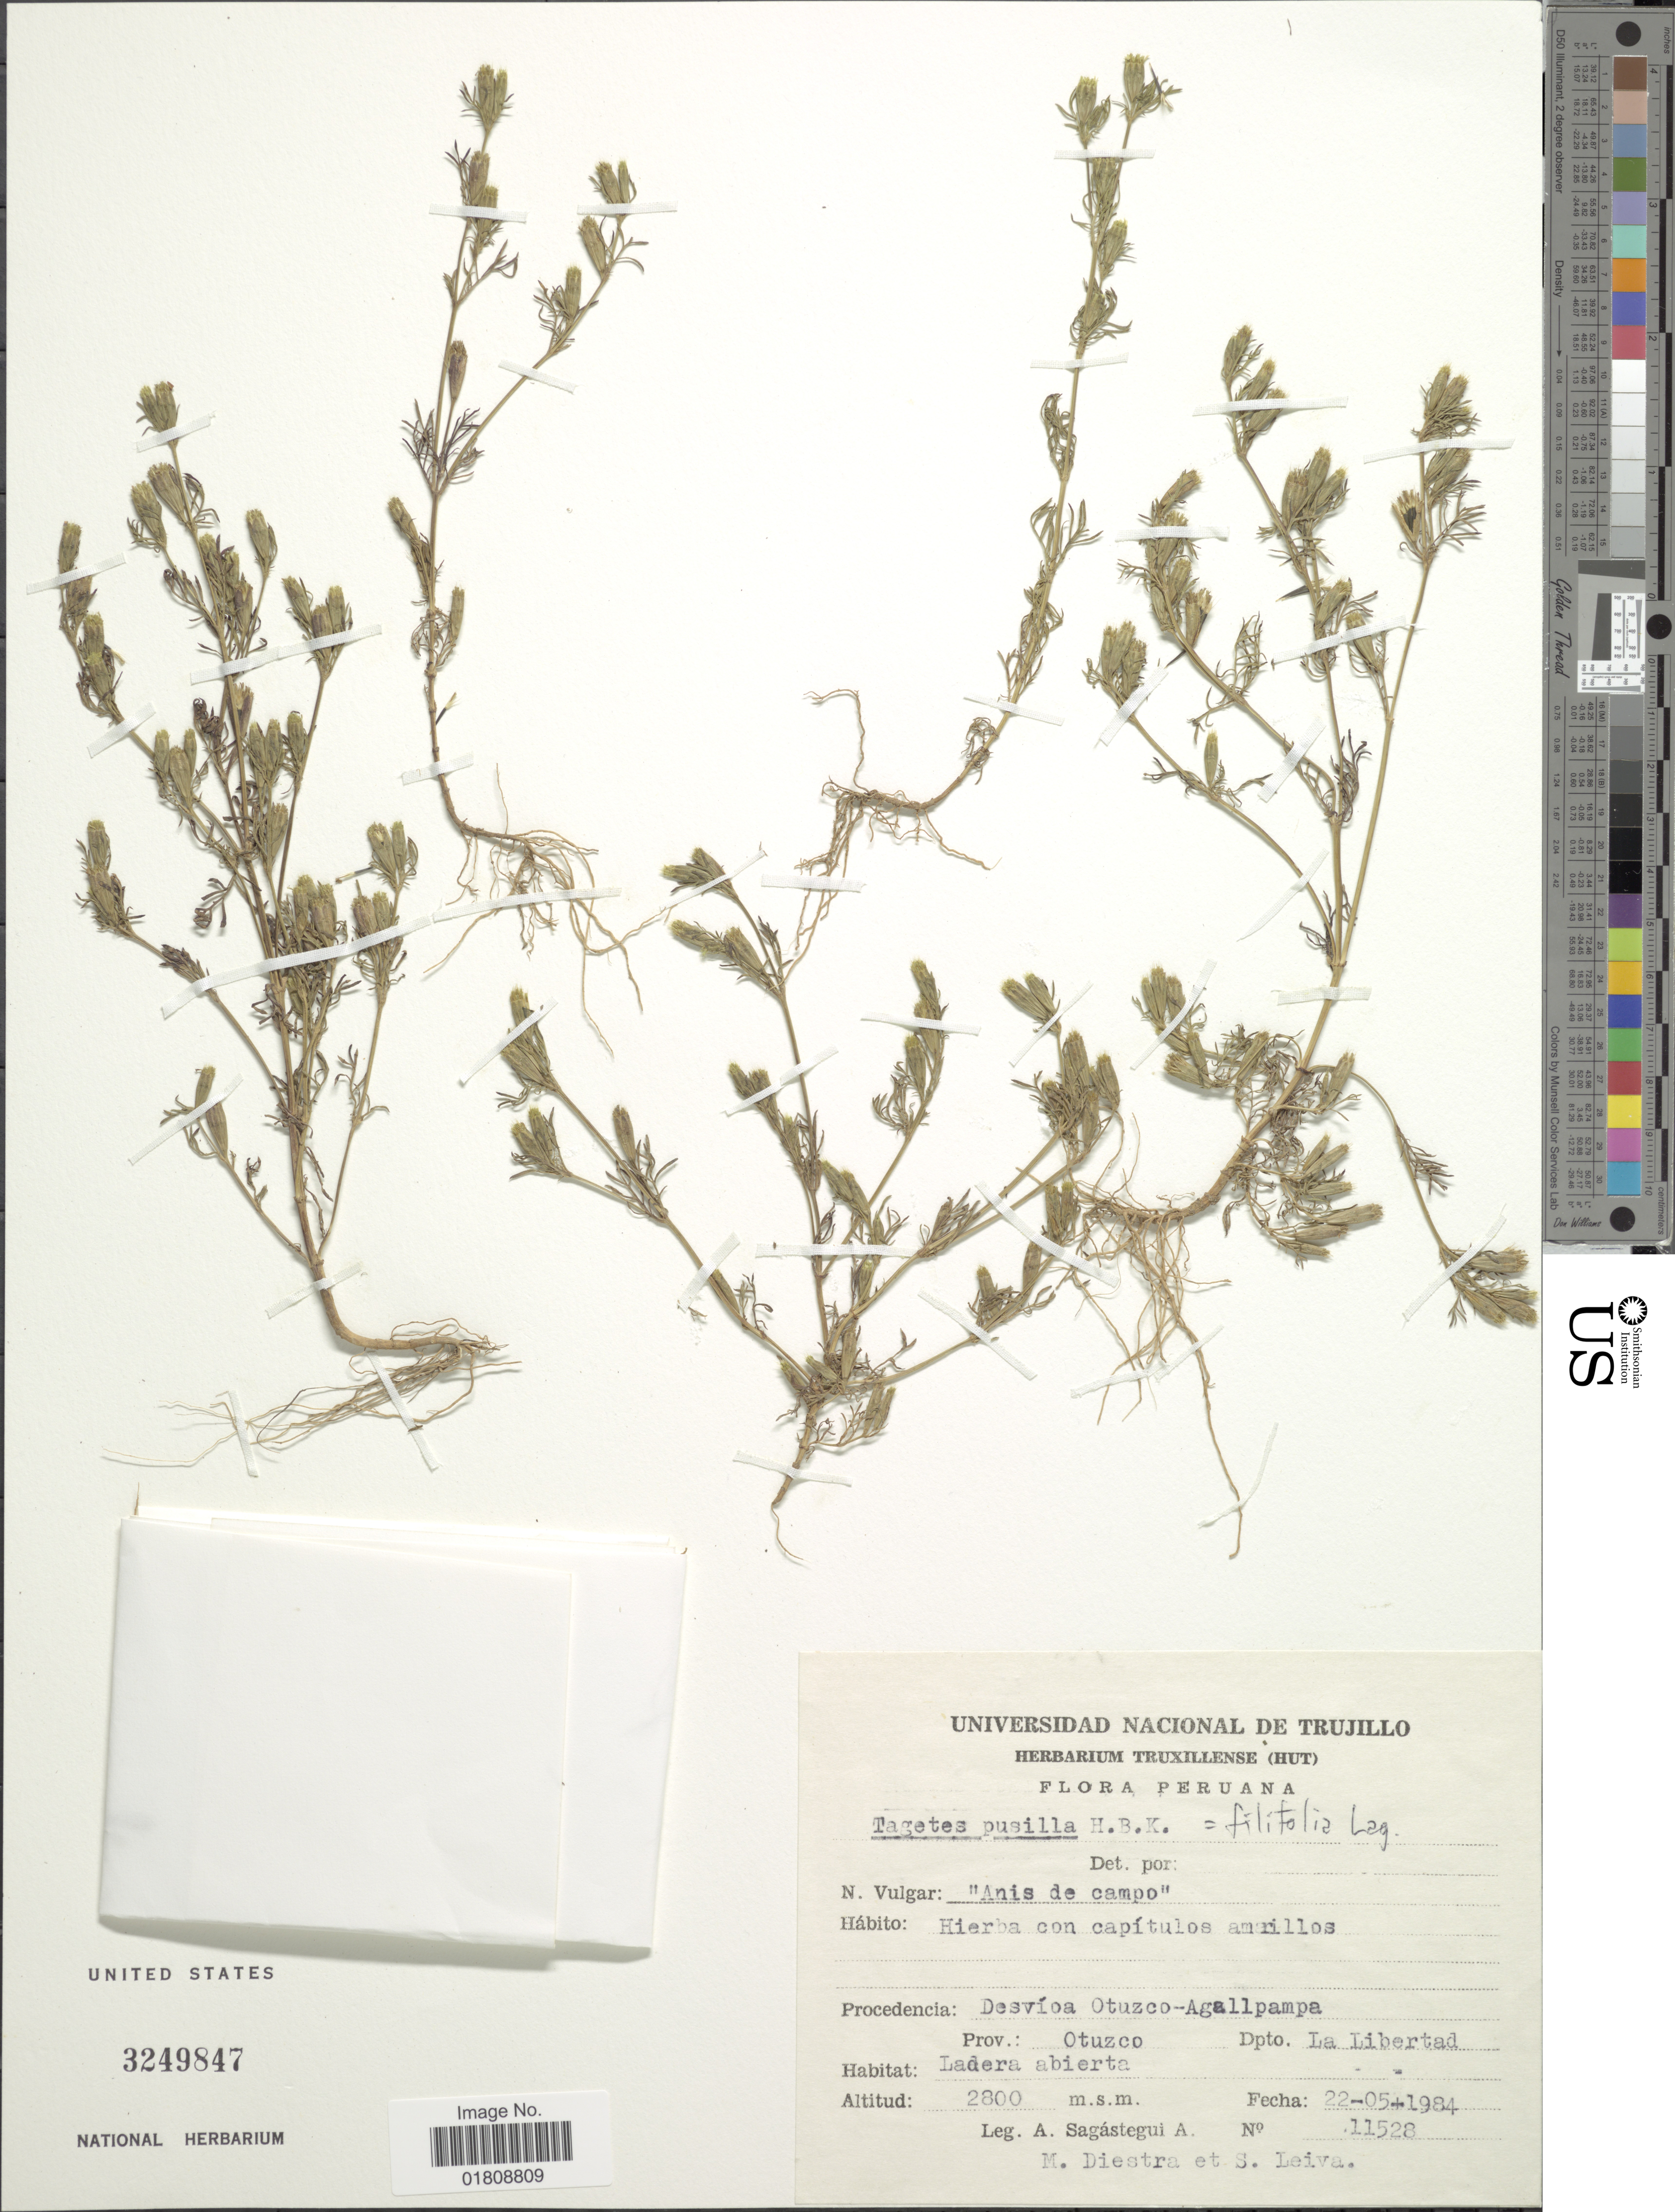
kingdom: Plantae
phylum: Tracheophyta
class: Magnoliopsida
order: Asterales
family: Asteraceae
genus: Tagetes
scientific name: Tagetes filifolia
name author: Lag.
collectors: A. Sagástegui A., M. Diestra & S. Leiva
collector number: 11528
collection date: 1984-05-22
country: Peru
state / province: La Libertad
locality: Desvioa Otuzco-Agallpampa, prov. Otuzco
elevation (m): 2800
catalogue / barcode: US 3249847